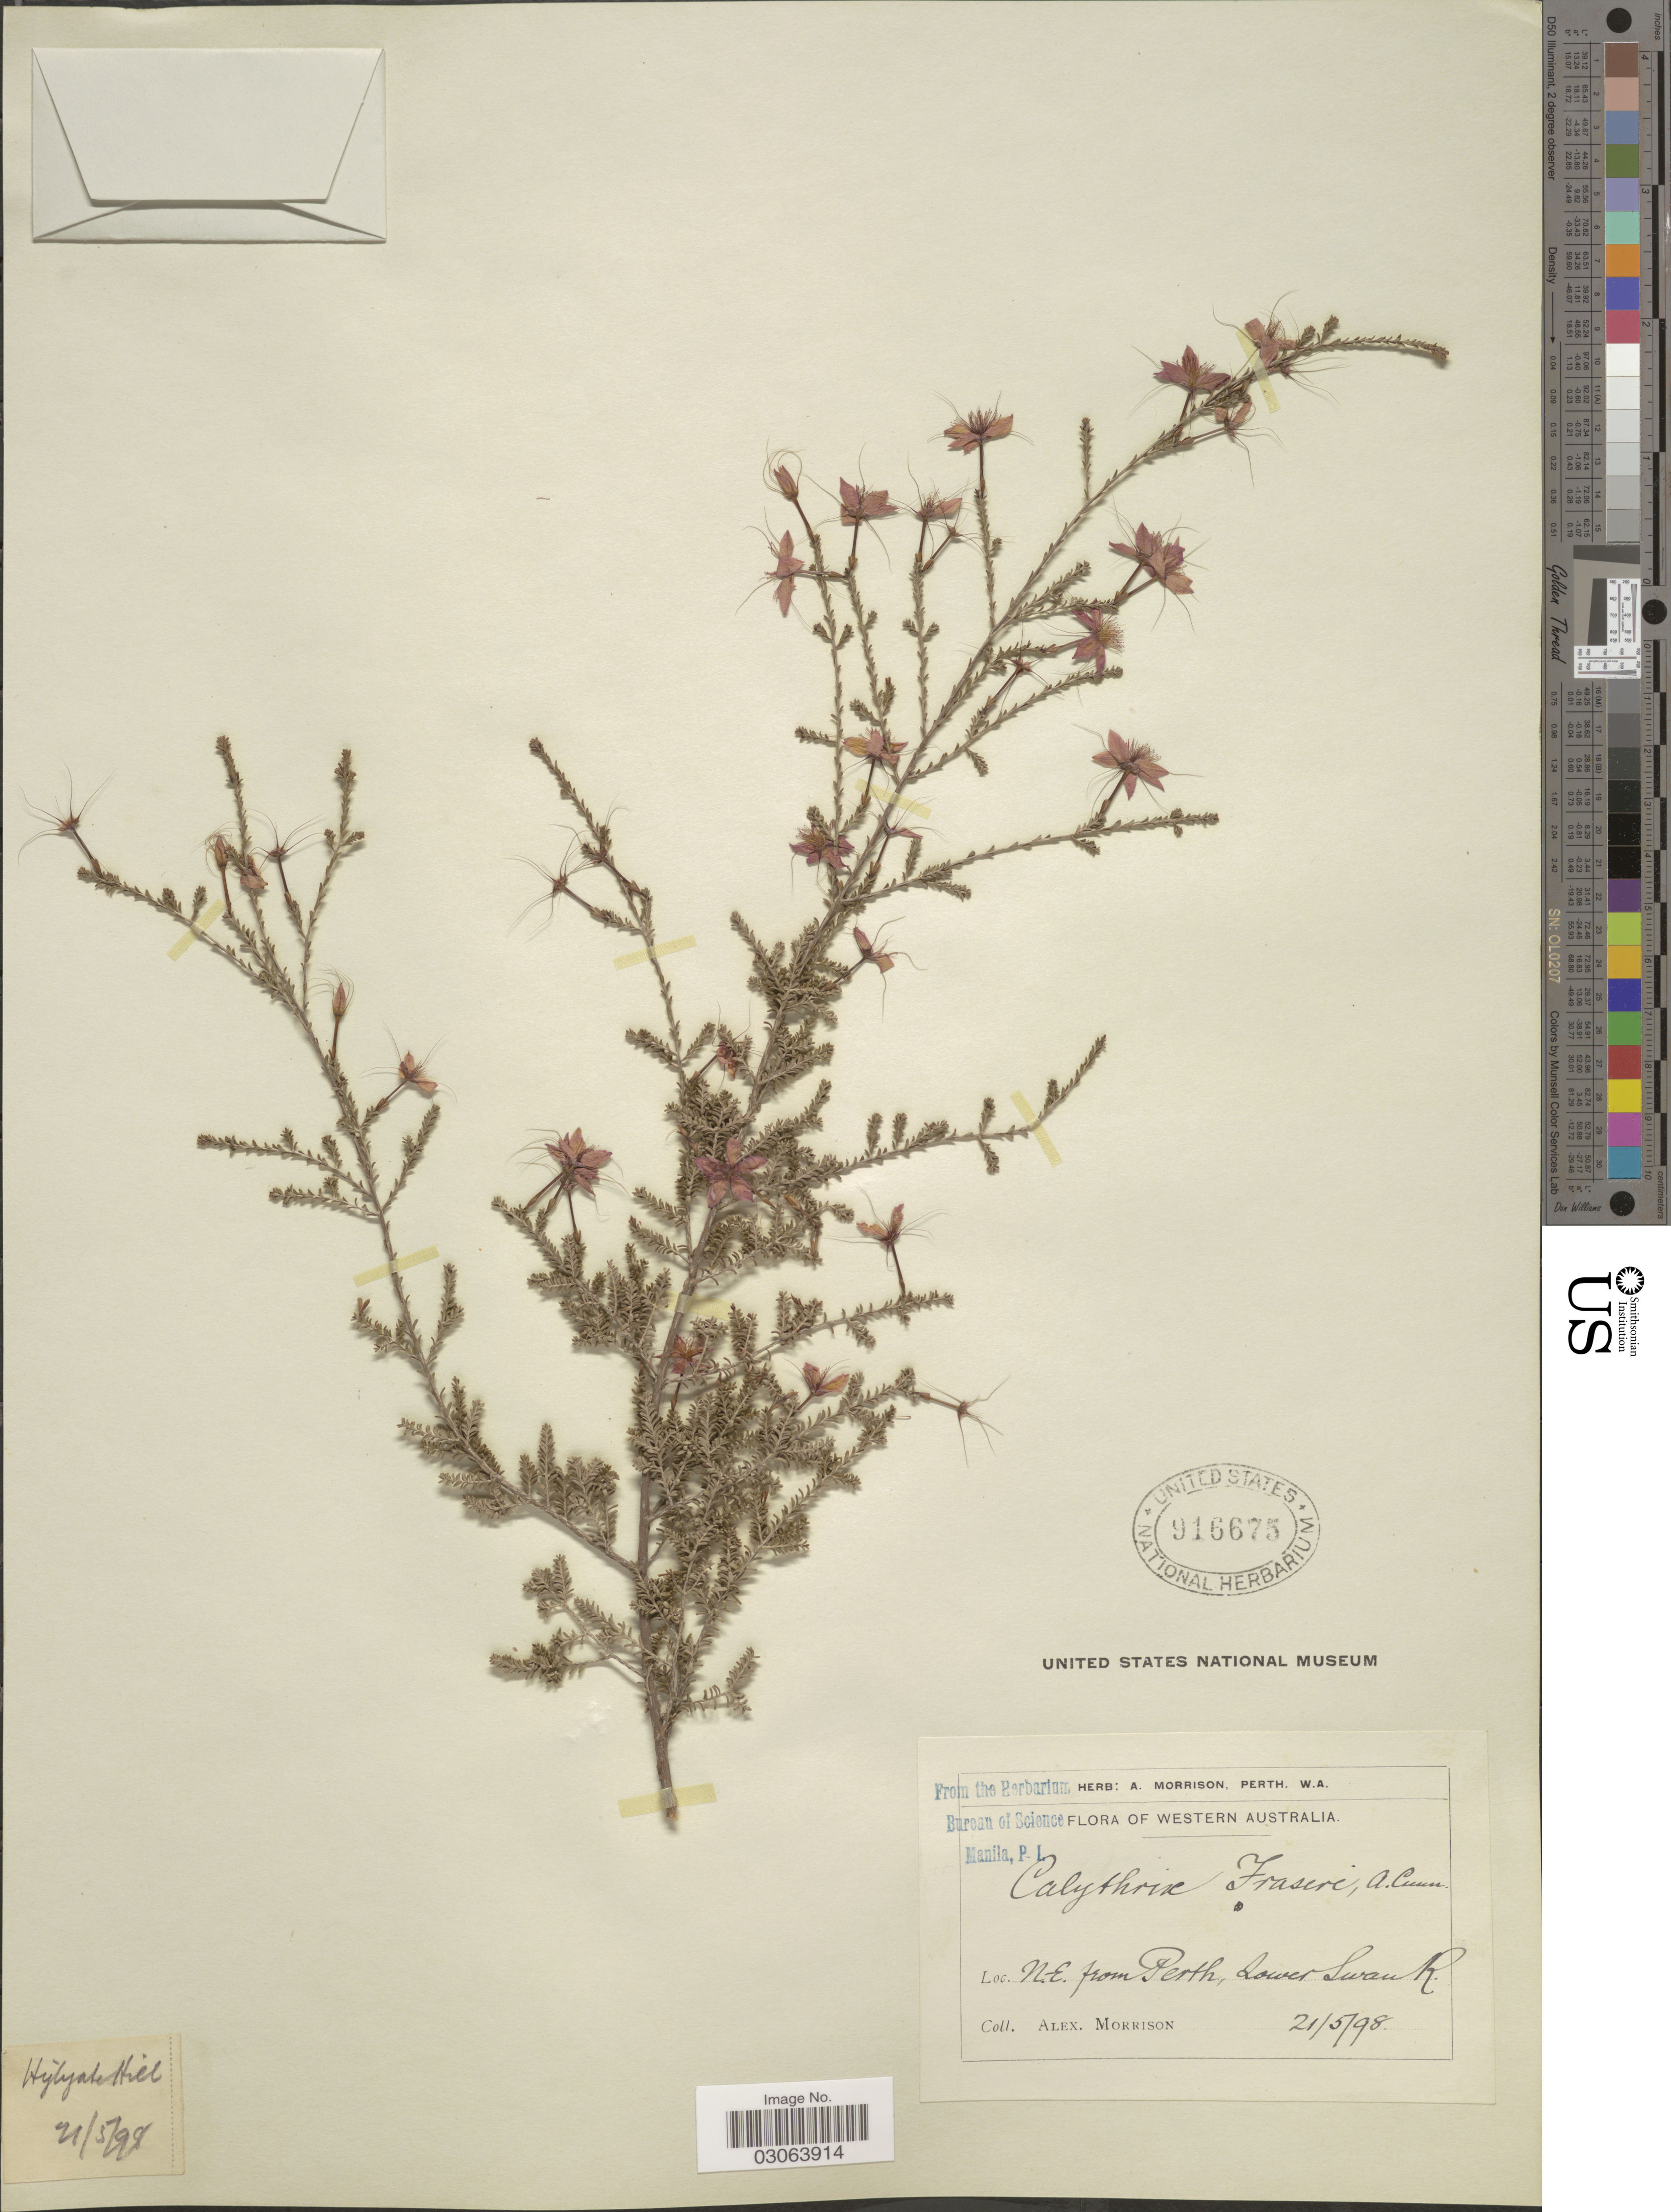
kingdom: Plantae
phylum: Tracheophyta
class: Magnoliopsida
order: Myrtales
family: Myrtaceae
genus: Calytrix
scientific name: Calytrix fraseri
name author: A. Cunn.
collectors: A. Morrison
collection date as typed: Transcribed d/m/y: 21/5/98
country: Australia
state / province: Western Australia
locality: N.E. from Perth, Lower Swan R.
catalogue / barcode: US 916675